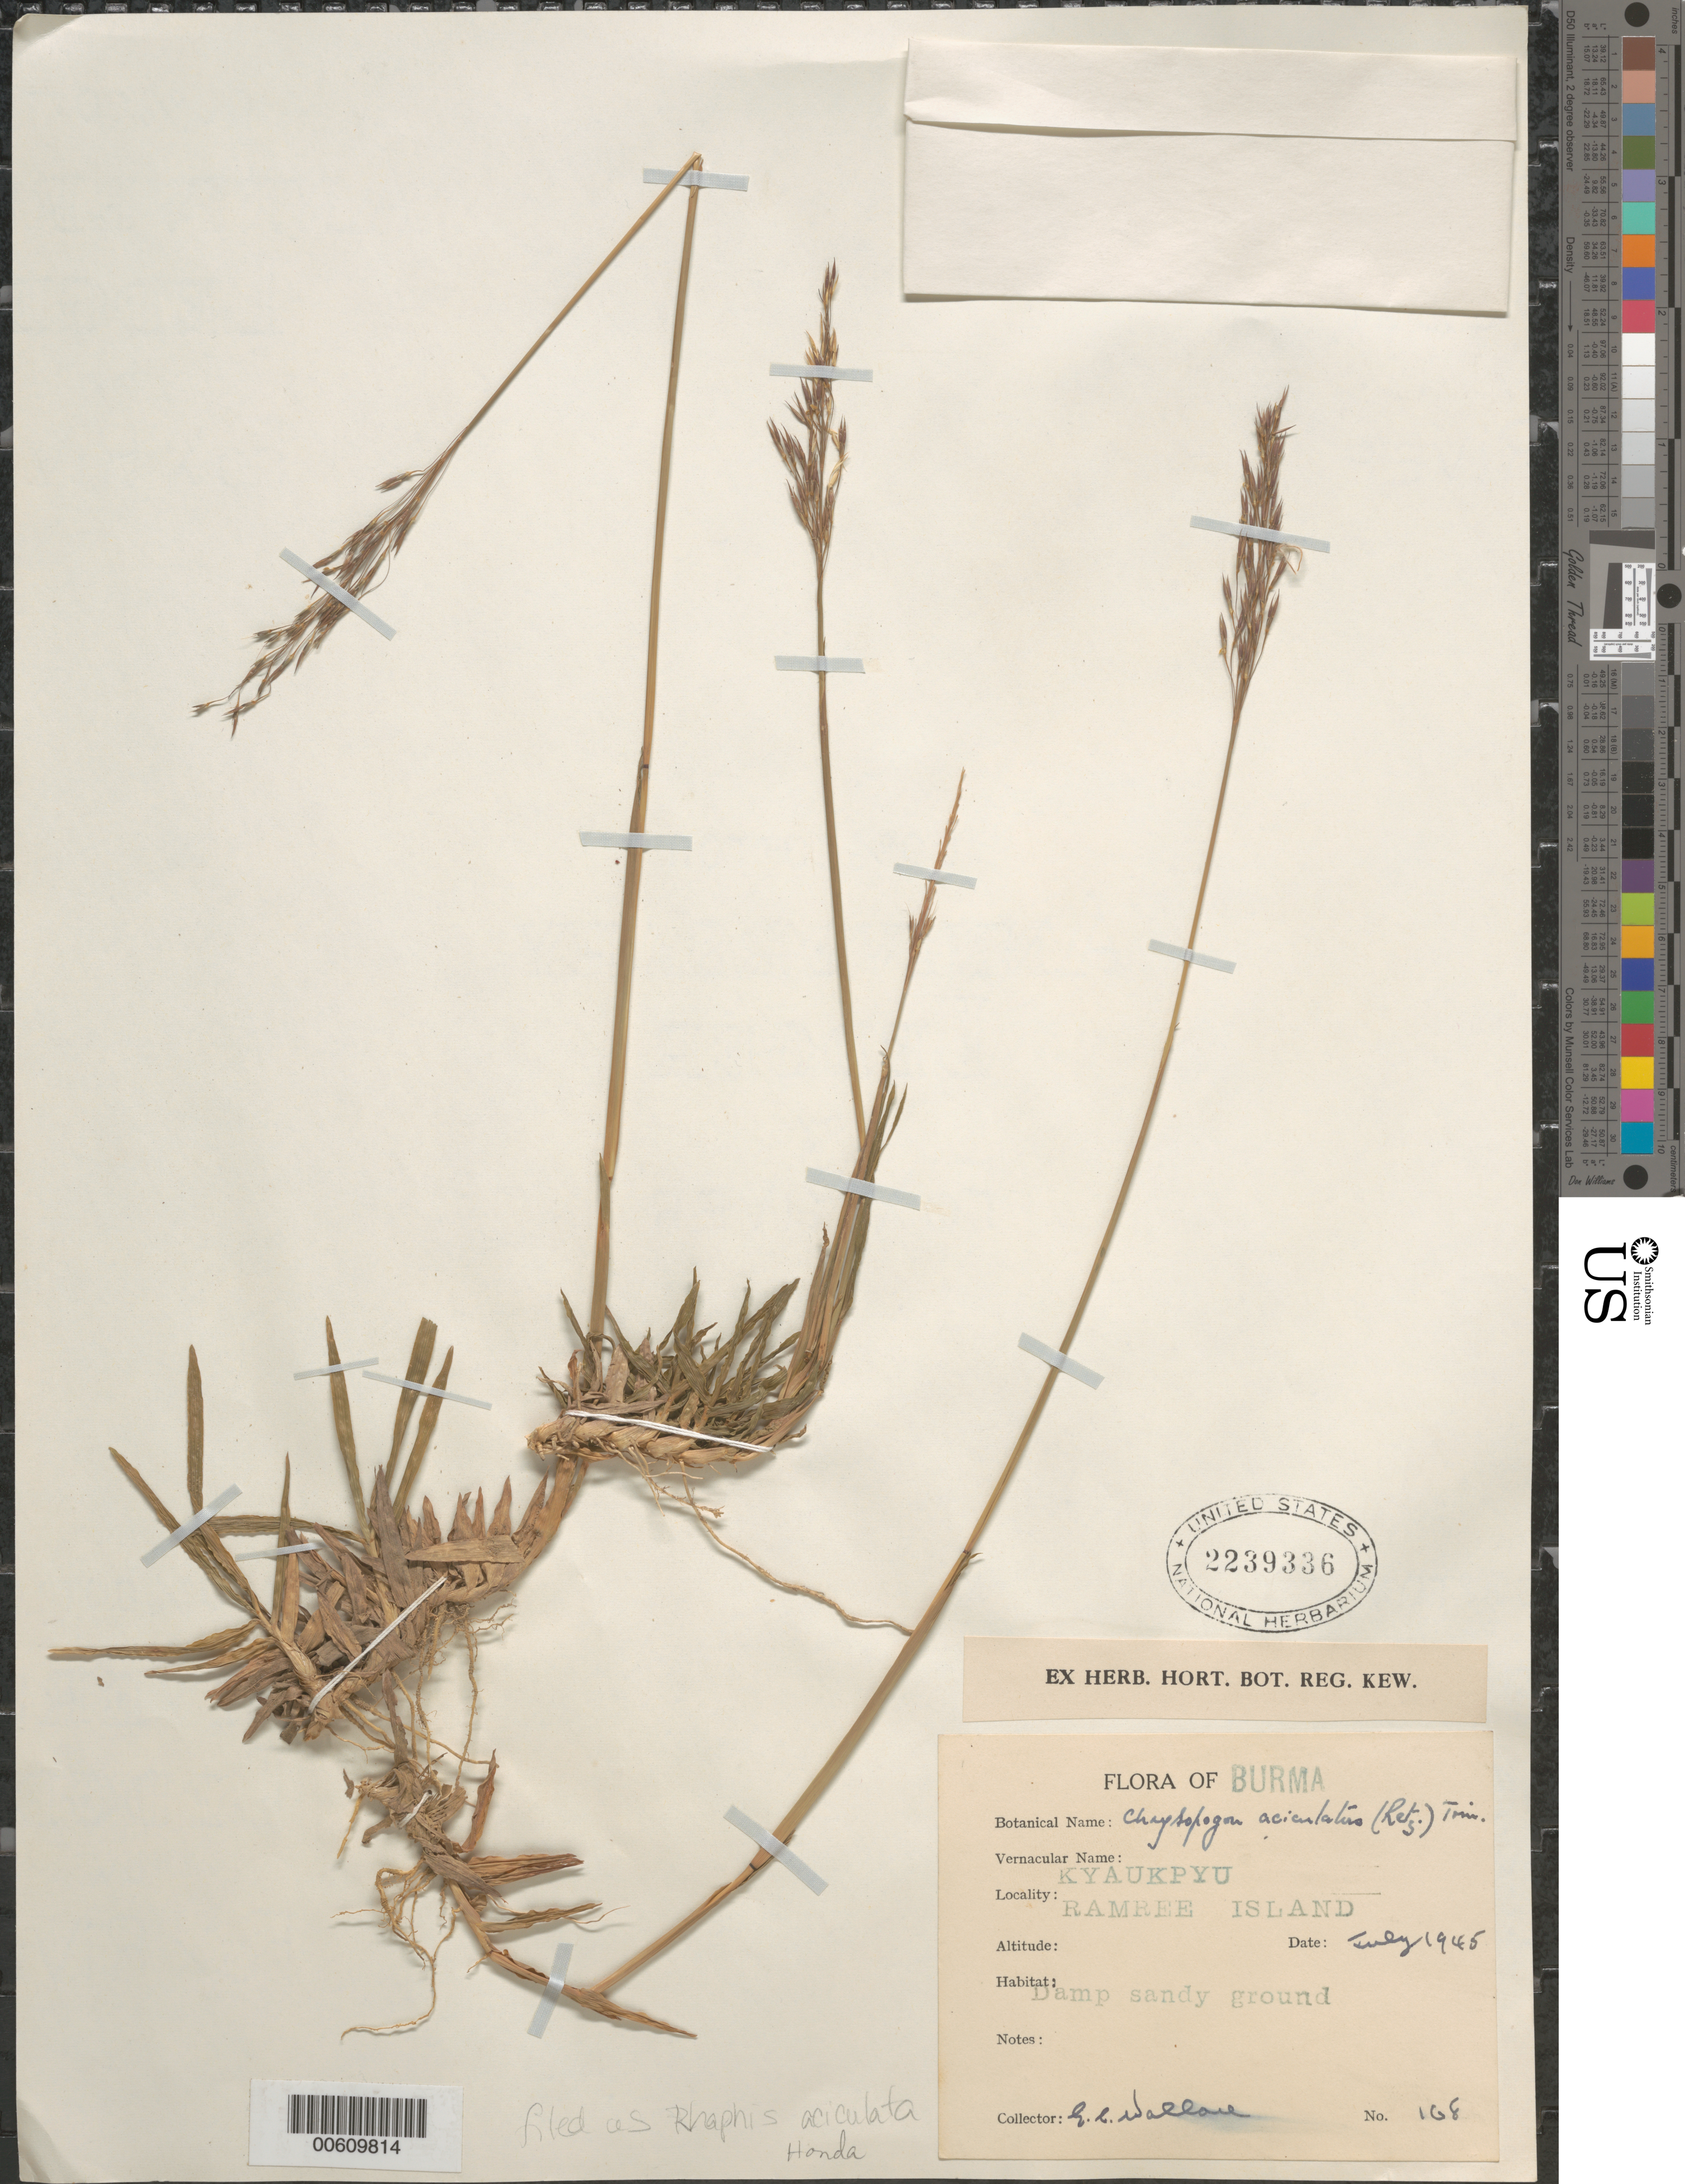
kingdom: Plantae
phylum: Tracheophyta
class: Liliopsida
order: Poales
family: Poaceae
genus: Rhaphis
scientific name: Rhaphis aciculata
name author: (Retz.) Honda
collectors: E. C. Wallace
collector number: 108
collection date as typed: Jul 1945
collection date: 1945-07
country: Myanmar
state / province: Rakhine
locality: Kyaukpyu, Ramree Island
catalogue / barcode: US 2239336